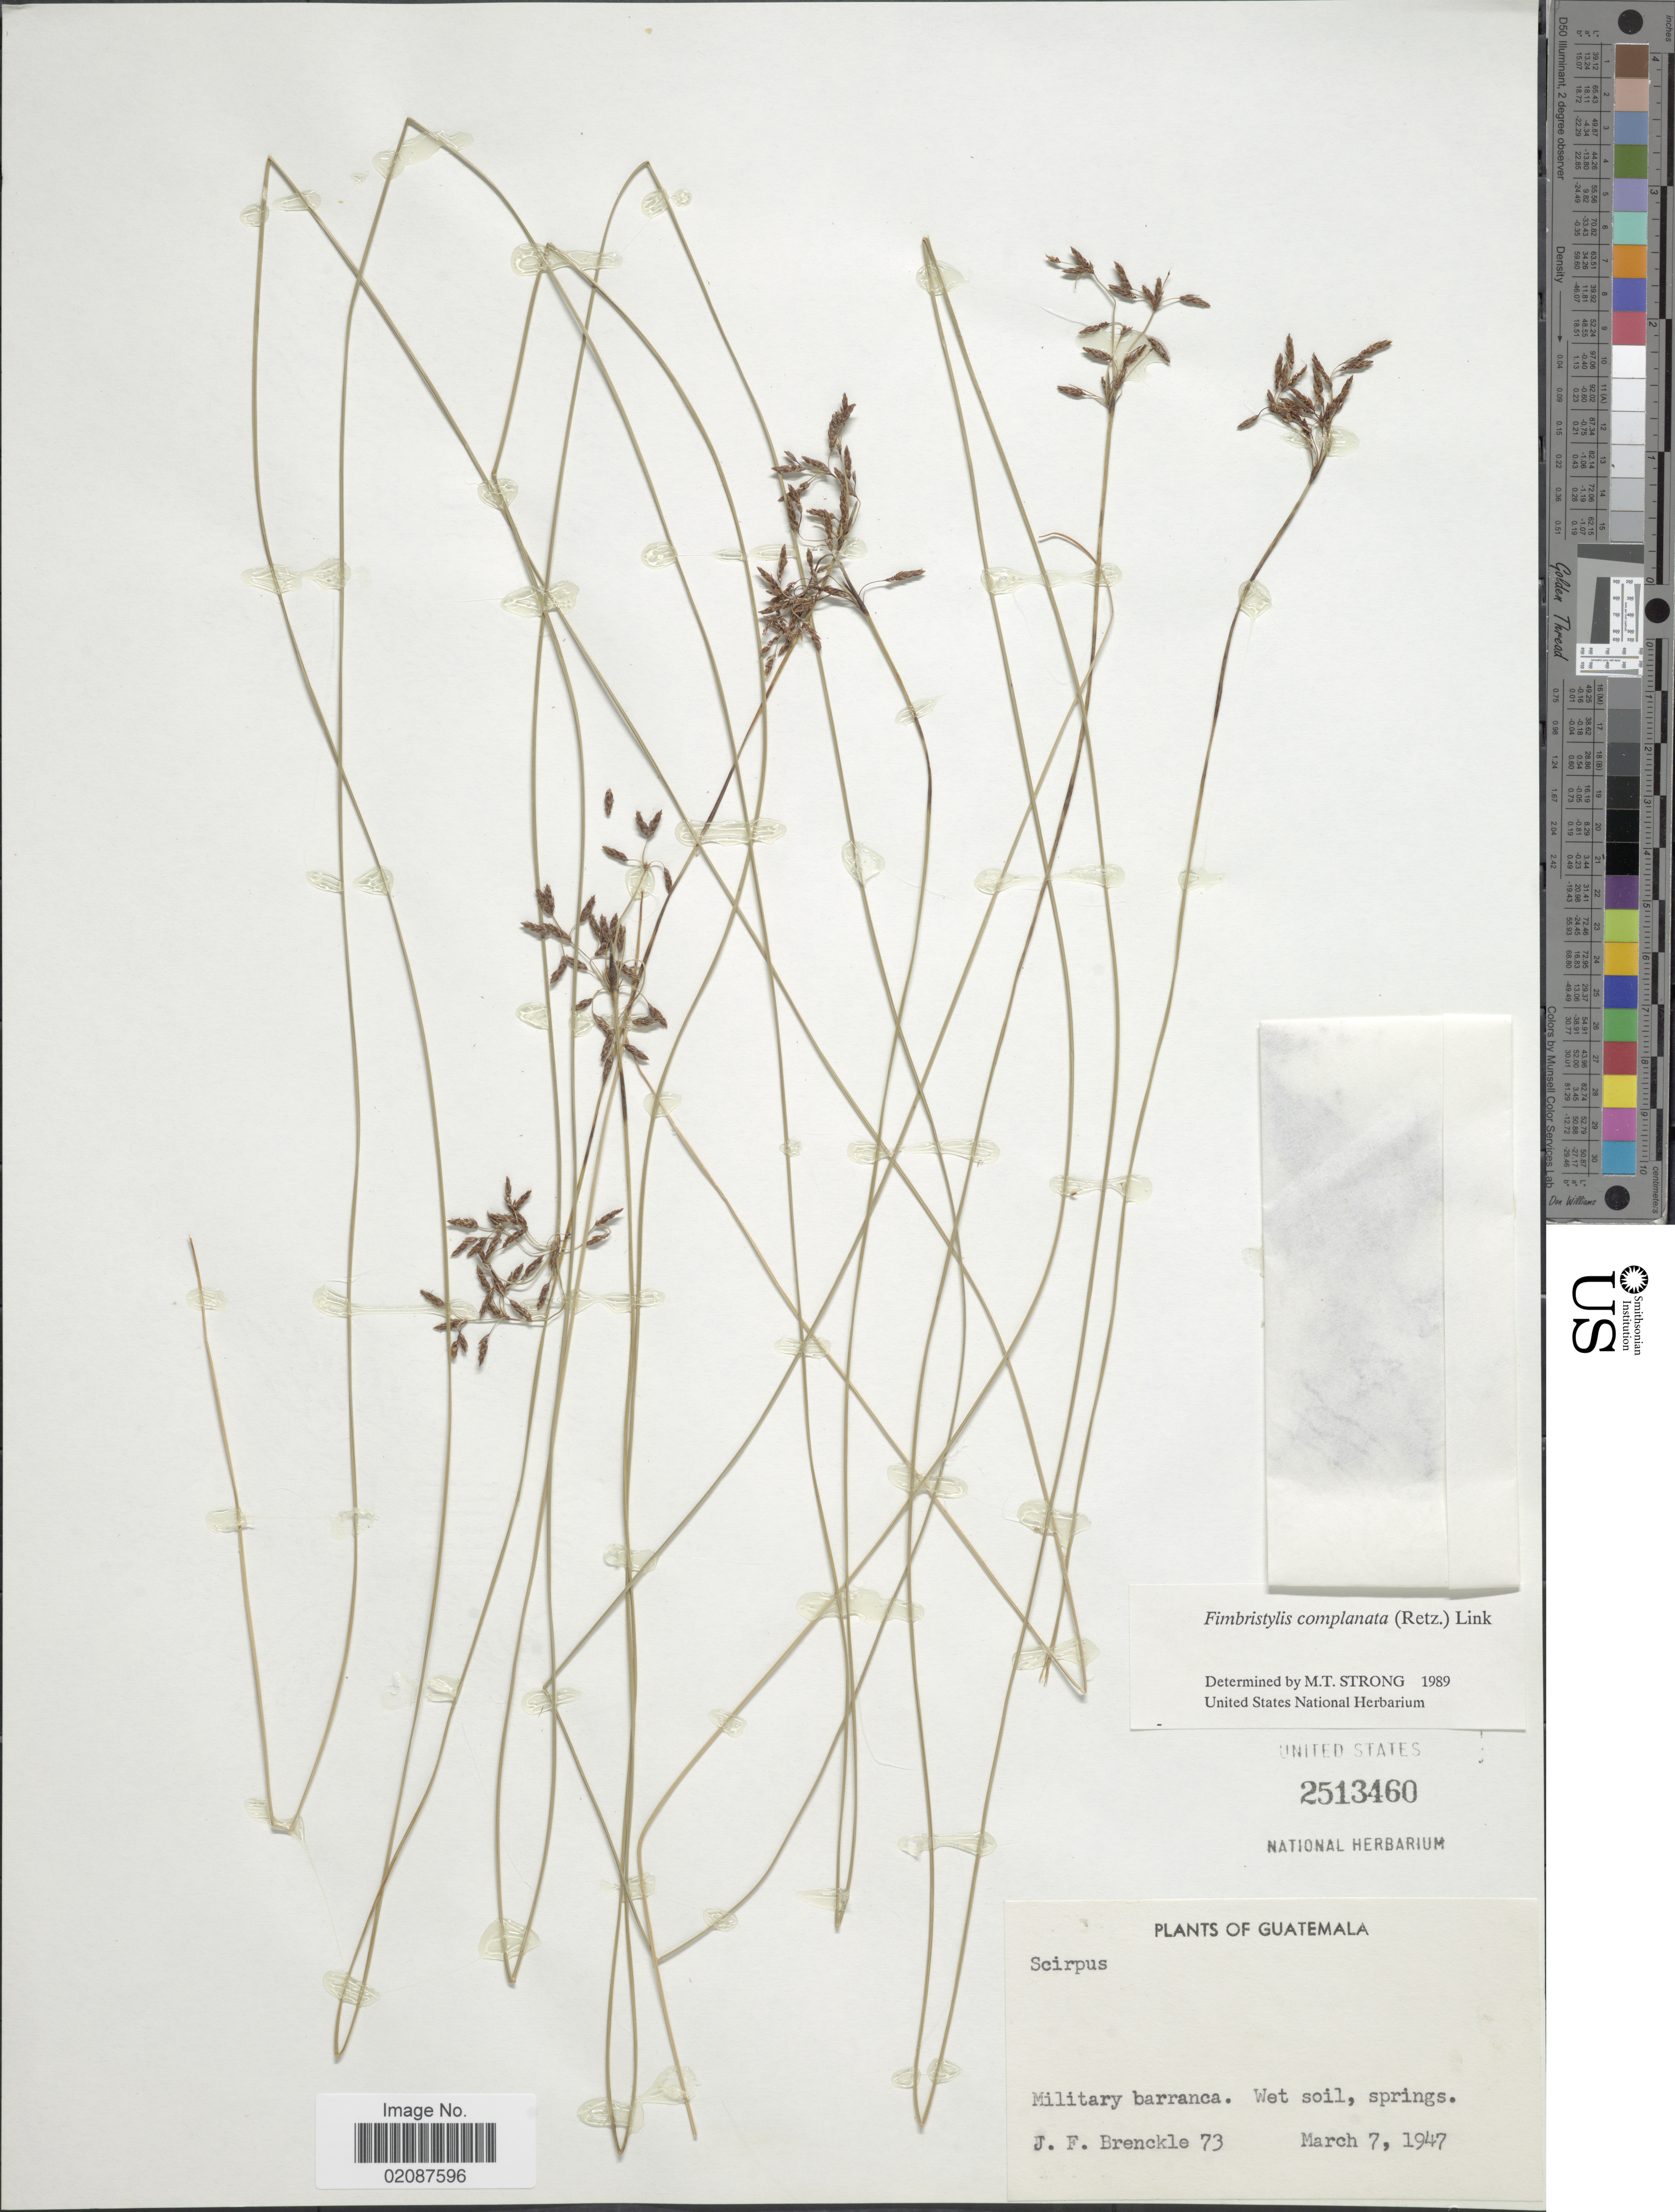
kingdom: Plantae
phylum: Tracheophyta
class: Liliopsida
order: Poales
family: Cyperaceae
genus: Fimbristylis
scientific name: Fimbristylis complanata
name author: (Retz.) Link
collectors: J. Brenckle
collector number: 73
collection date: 1947-03-07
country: Guatemala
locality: Military barranca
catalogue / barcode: US 2513460